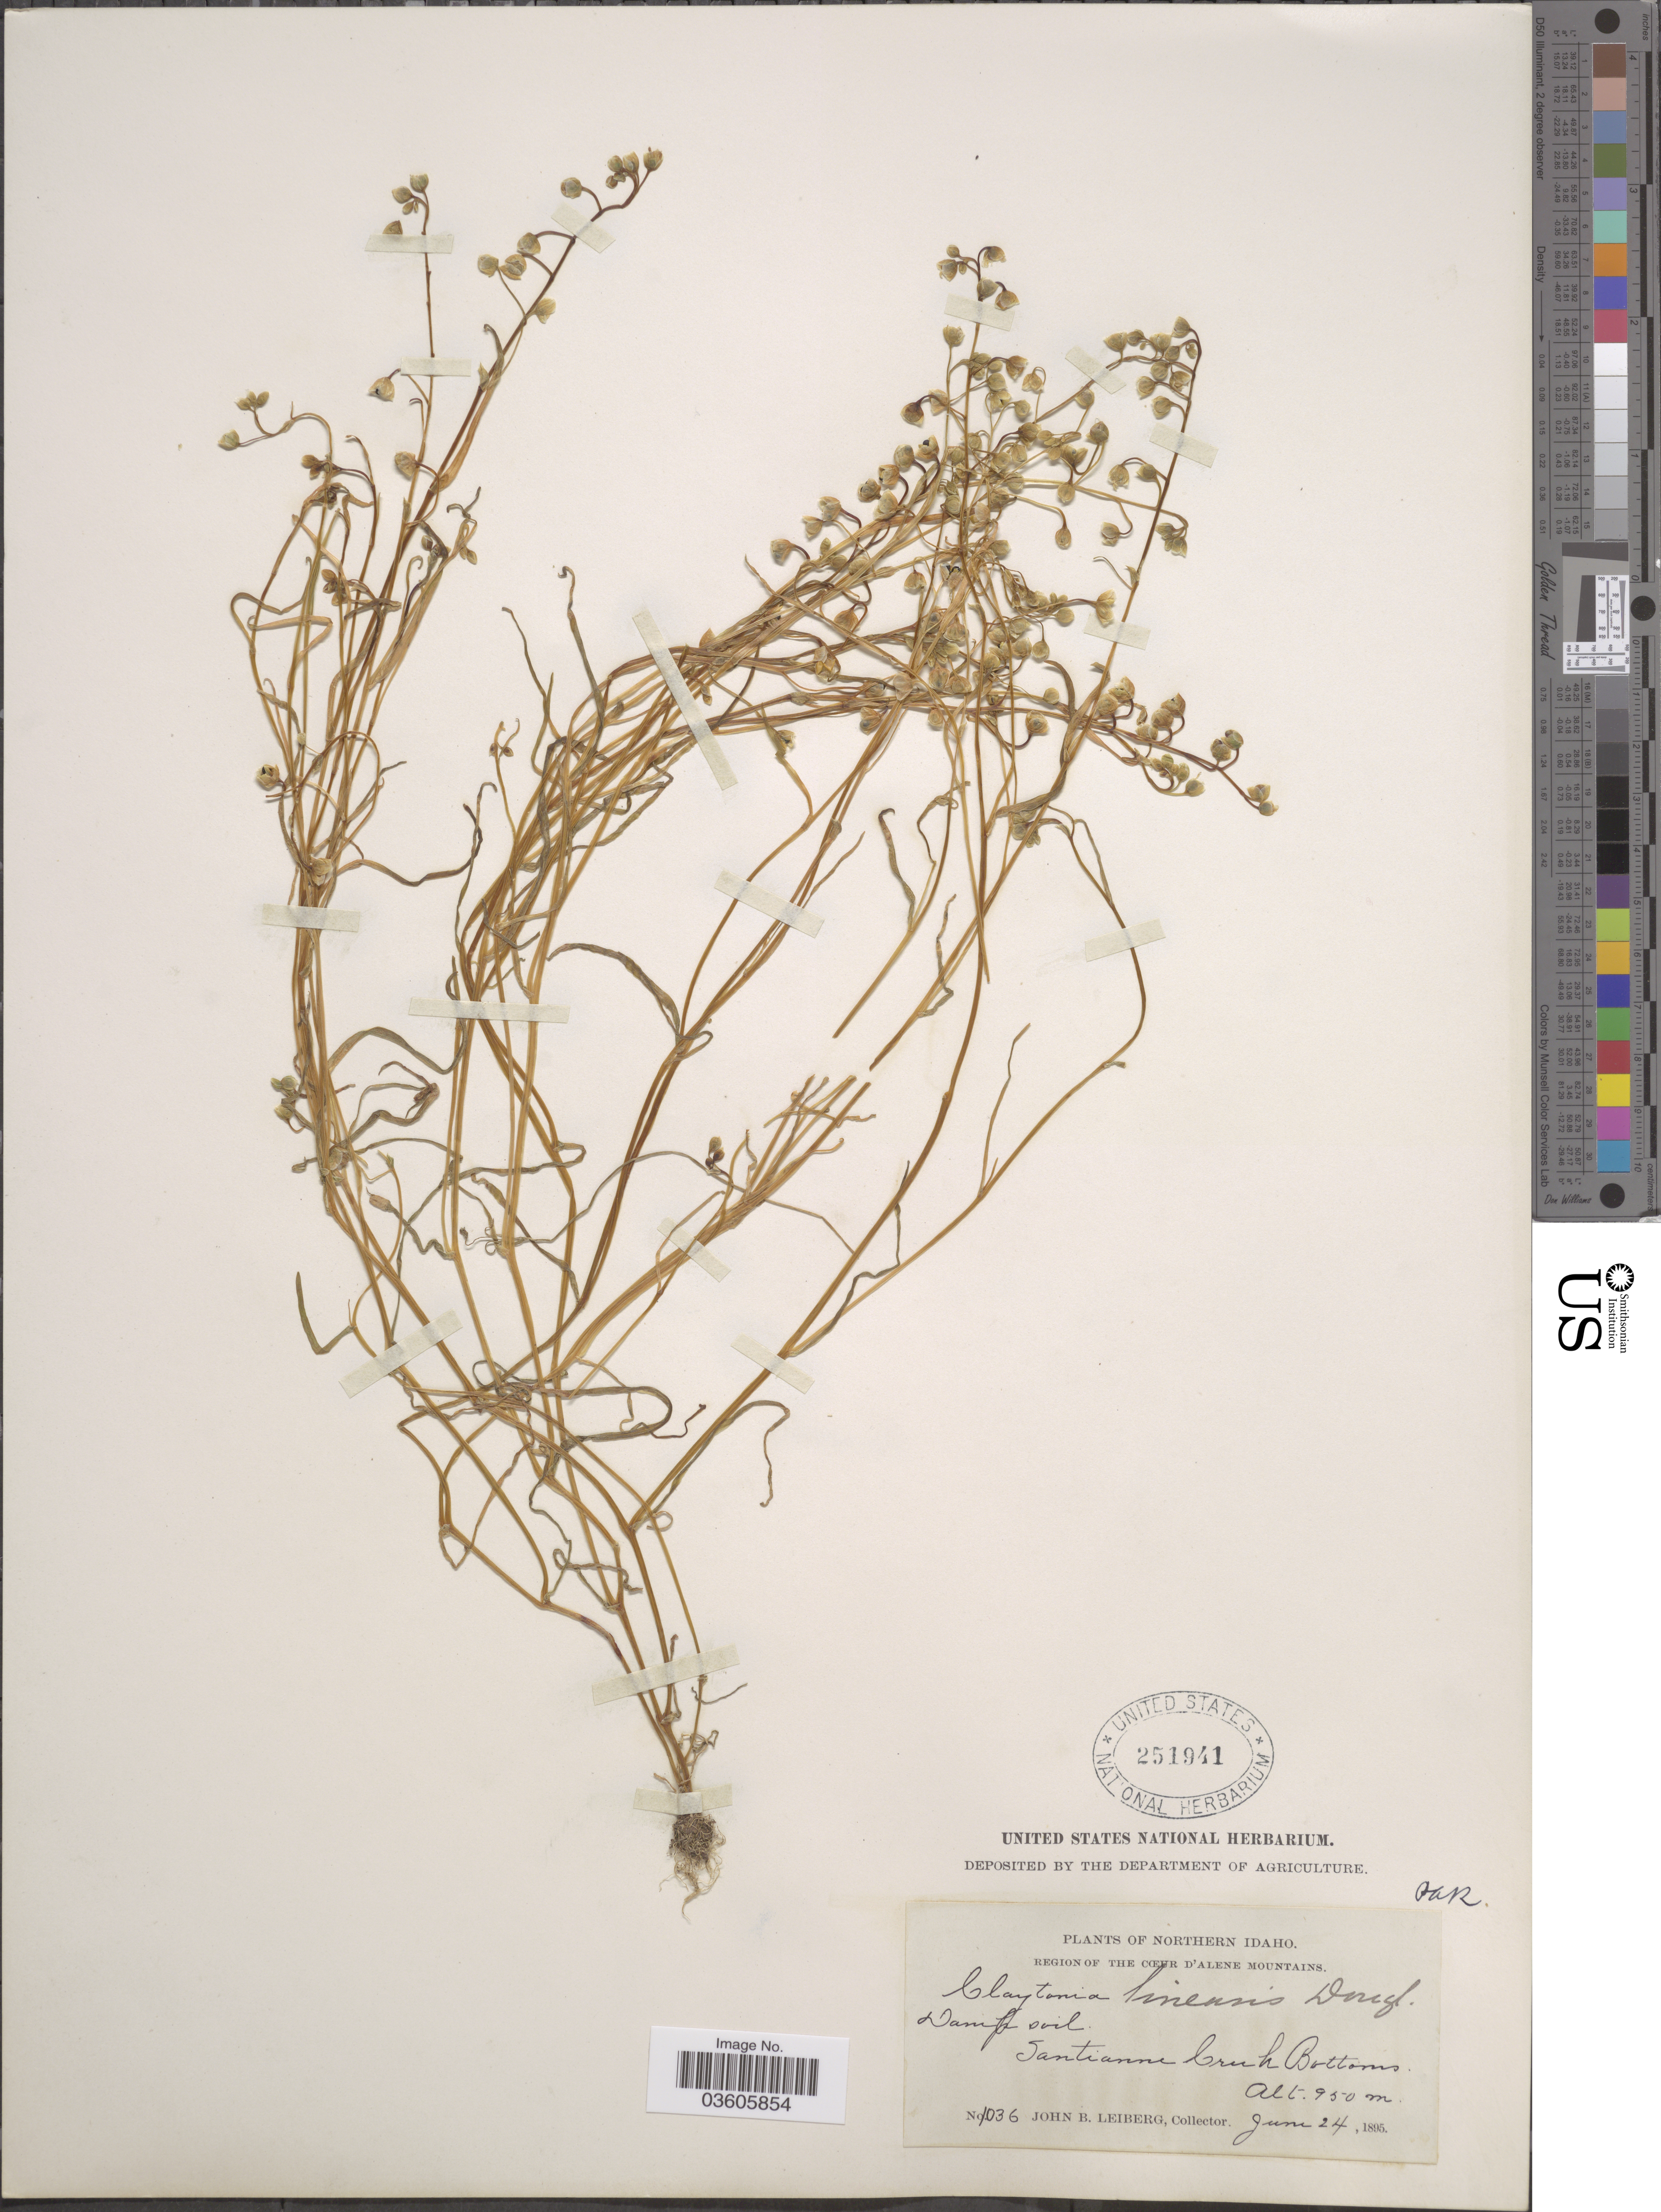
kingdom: Plantae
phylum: Tracheophyta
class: Magnoliopsida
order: Caryophyllales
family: Montiaceae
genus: Montia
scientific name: Montia linearis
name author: (Douglas) Greene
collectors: J. B. Leiberg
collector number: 1036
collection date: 1895-06-24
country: United States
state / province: Idaho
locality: Northern Idaho. Santianne Creek Bottoms.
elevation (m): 950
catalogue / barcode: US 251941